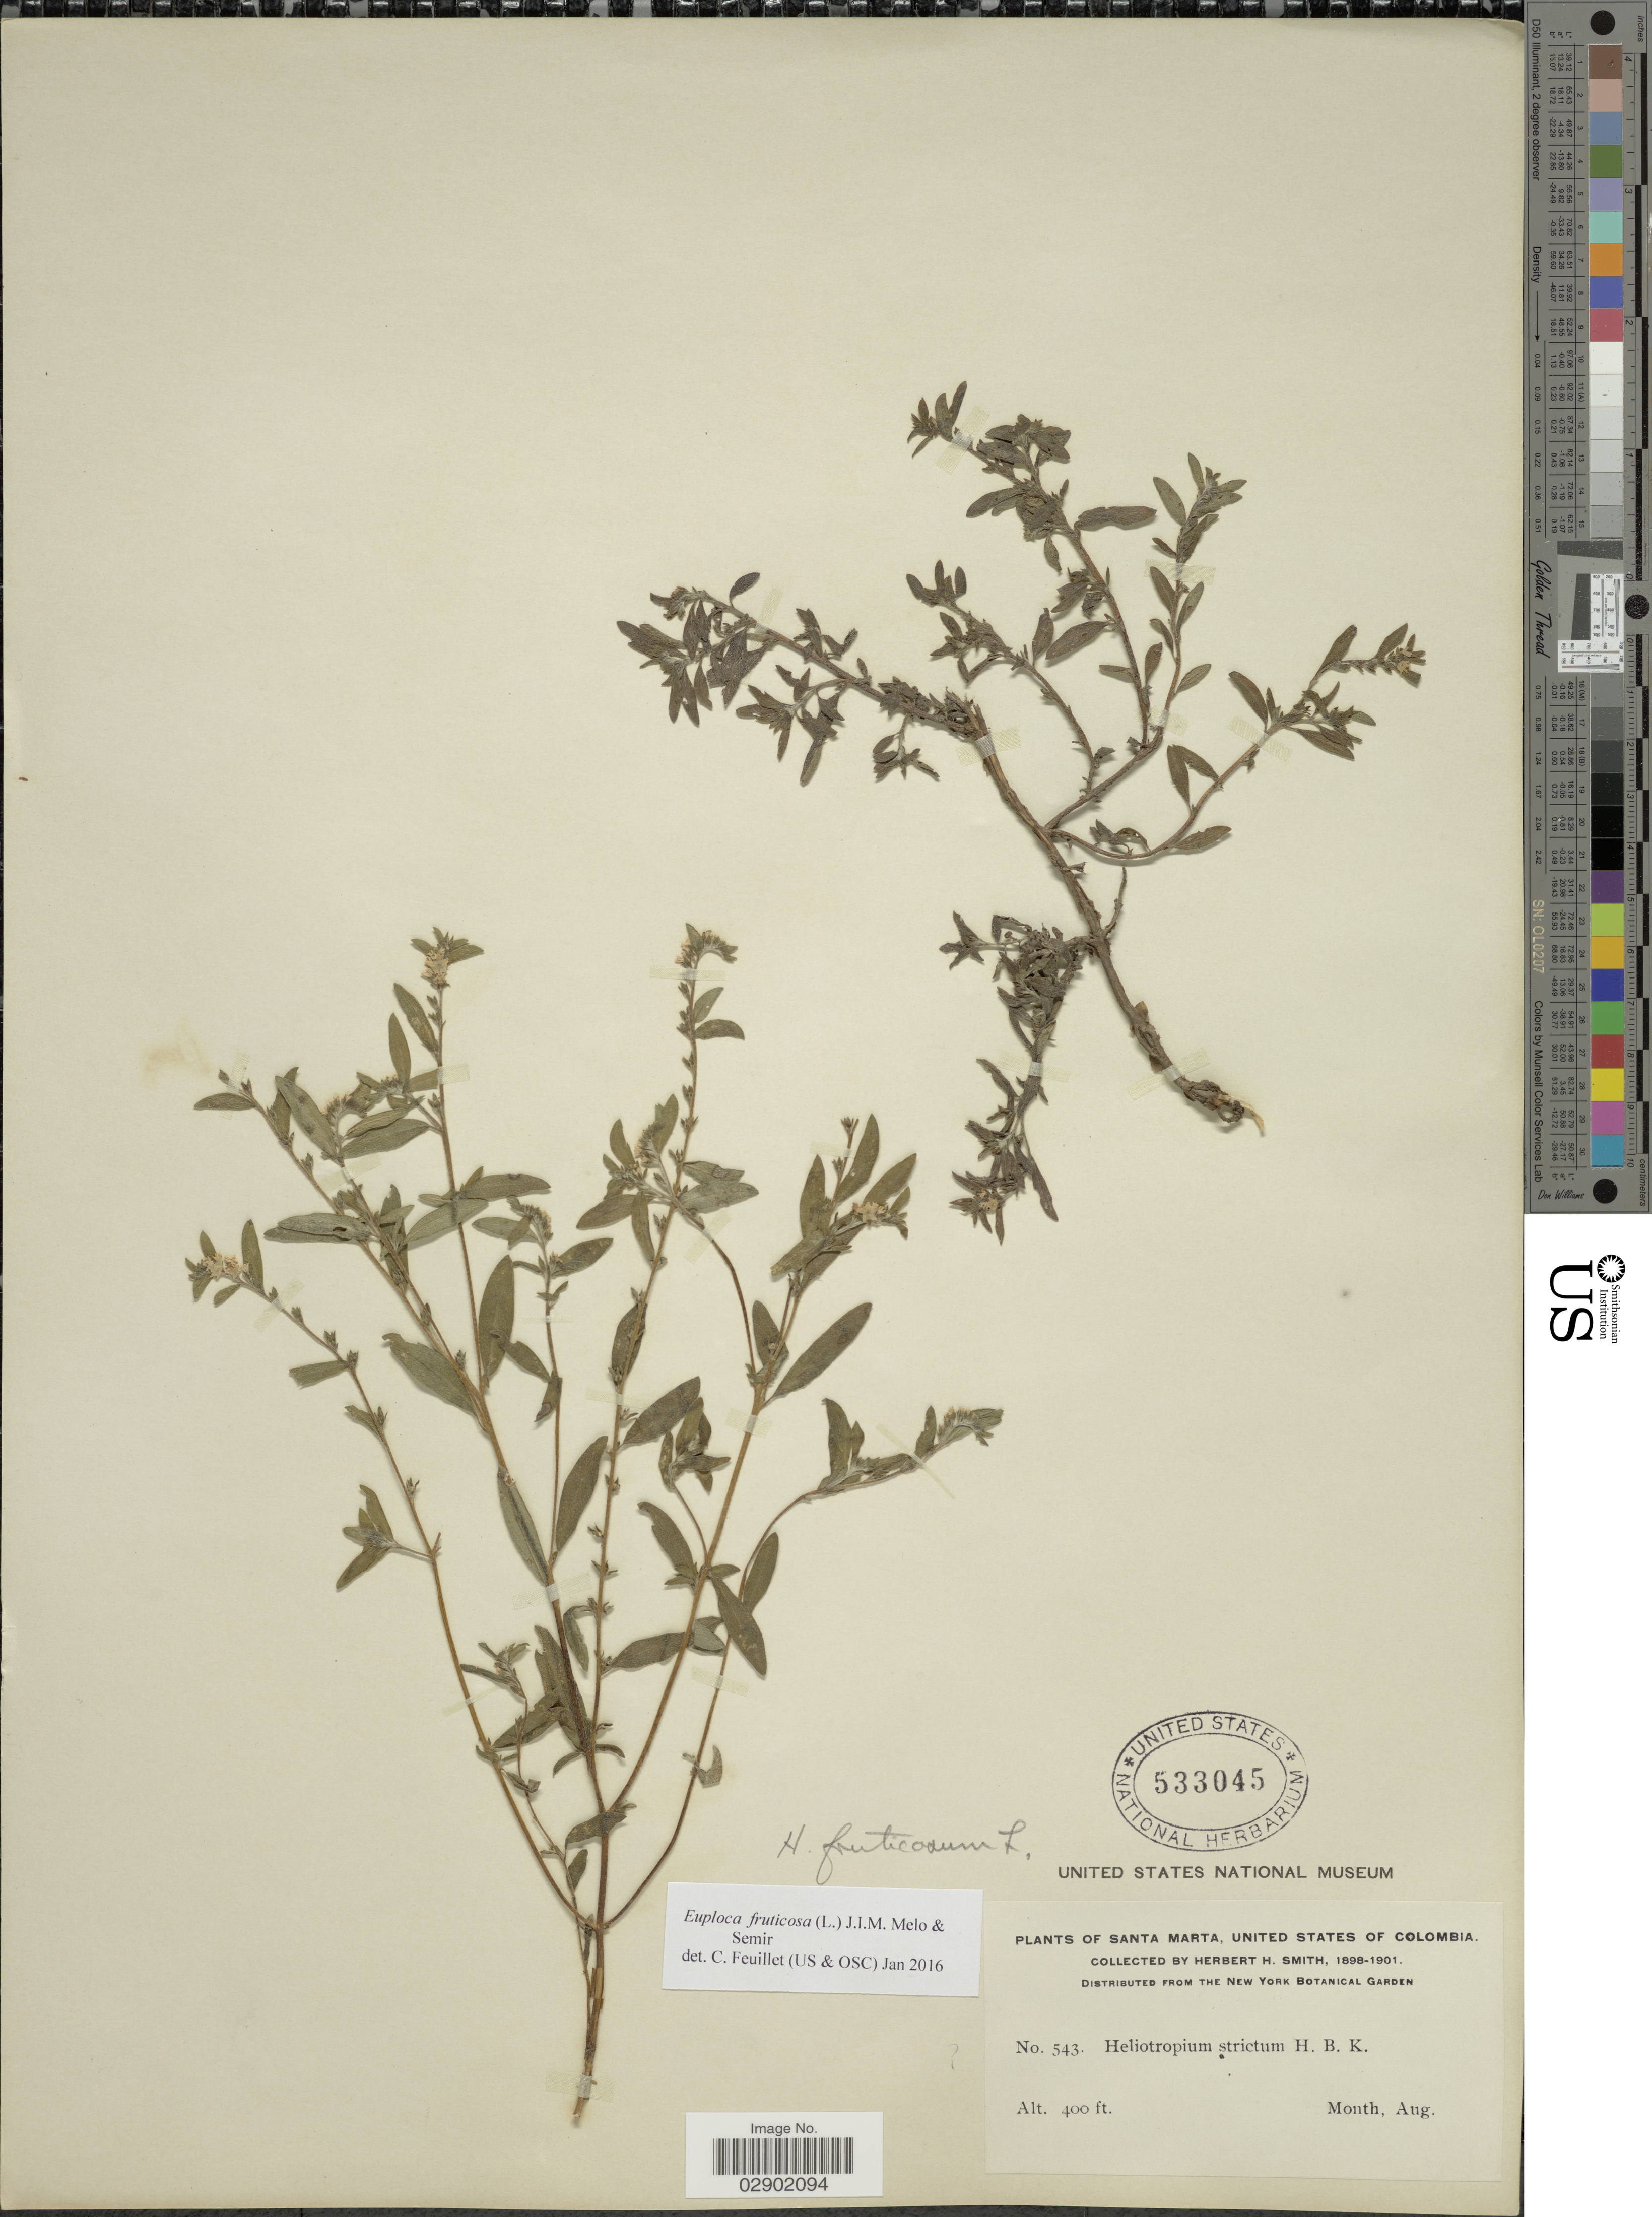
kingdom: Plantae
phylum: Tracheophyta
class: Magnoliopsida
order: Boraginales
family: Heliotropiaceae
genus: Euploca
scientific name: Euploca fruticosa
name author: (L.) J.I.M. Melo & Semir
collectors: Herbert H. Smith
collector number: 543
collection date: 1898-08/1901-08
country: Colombia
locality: Santa Marta.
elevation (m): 122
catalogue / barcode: US 533045